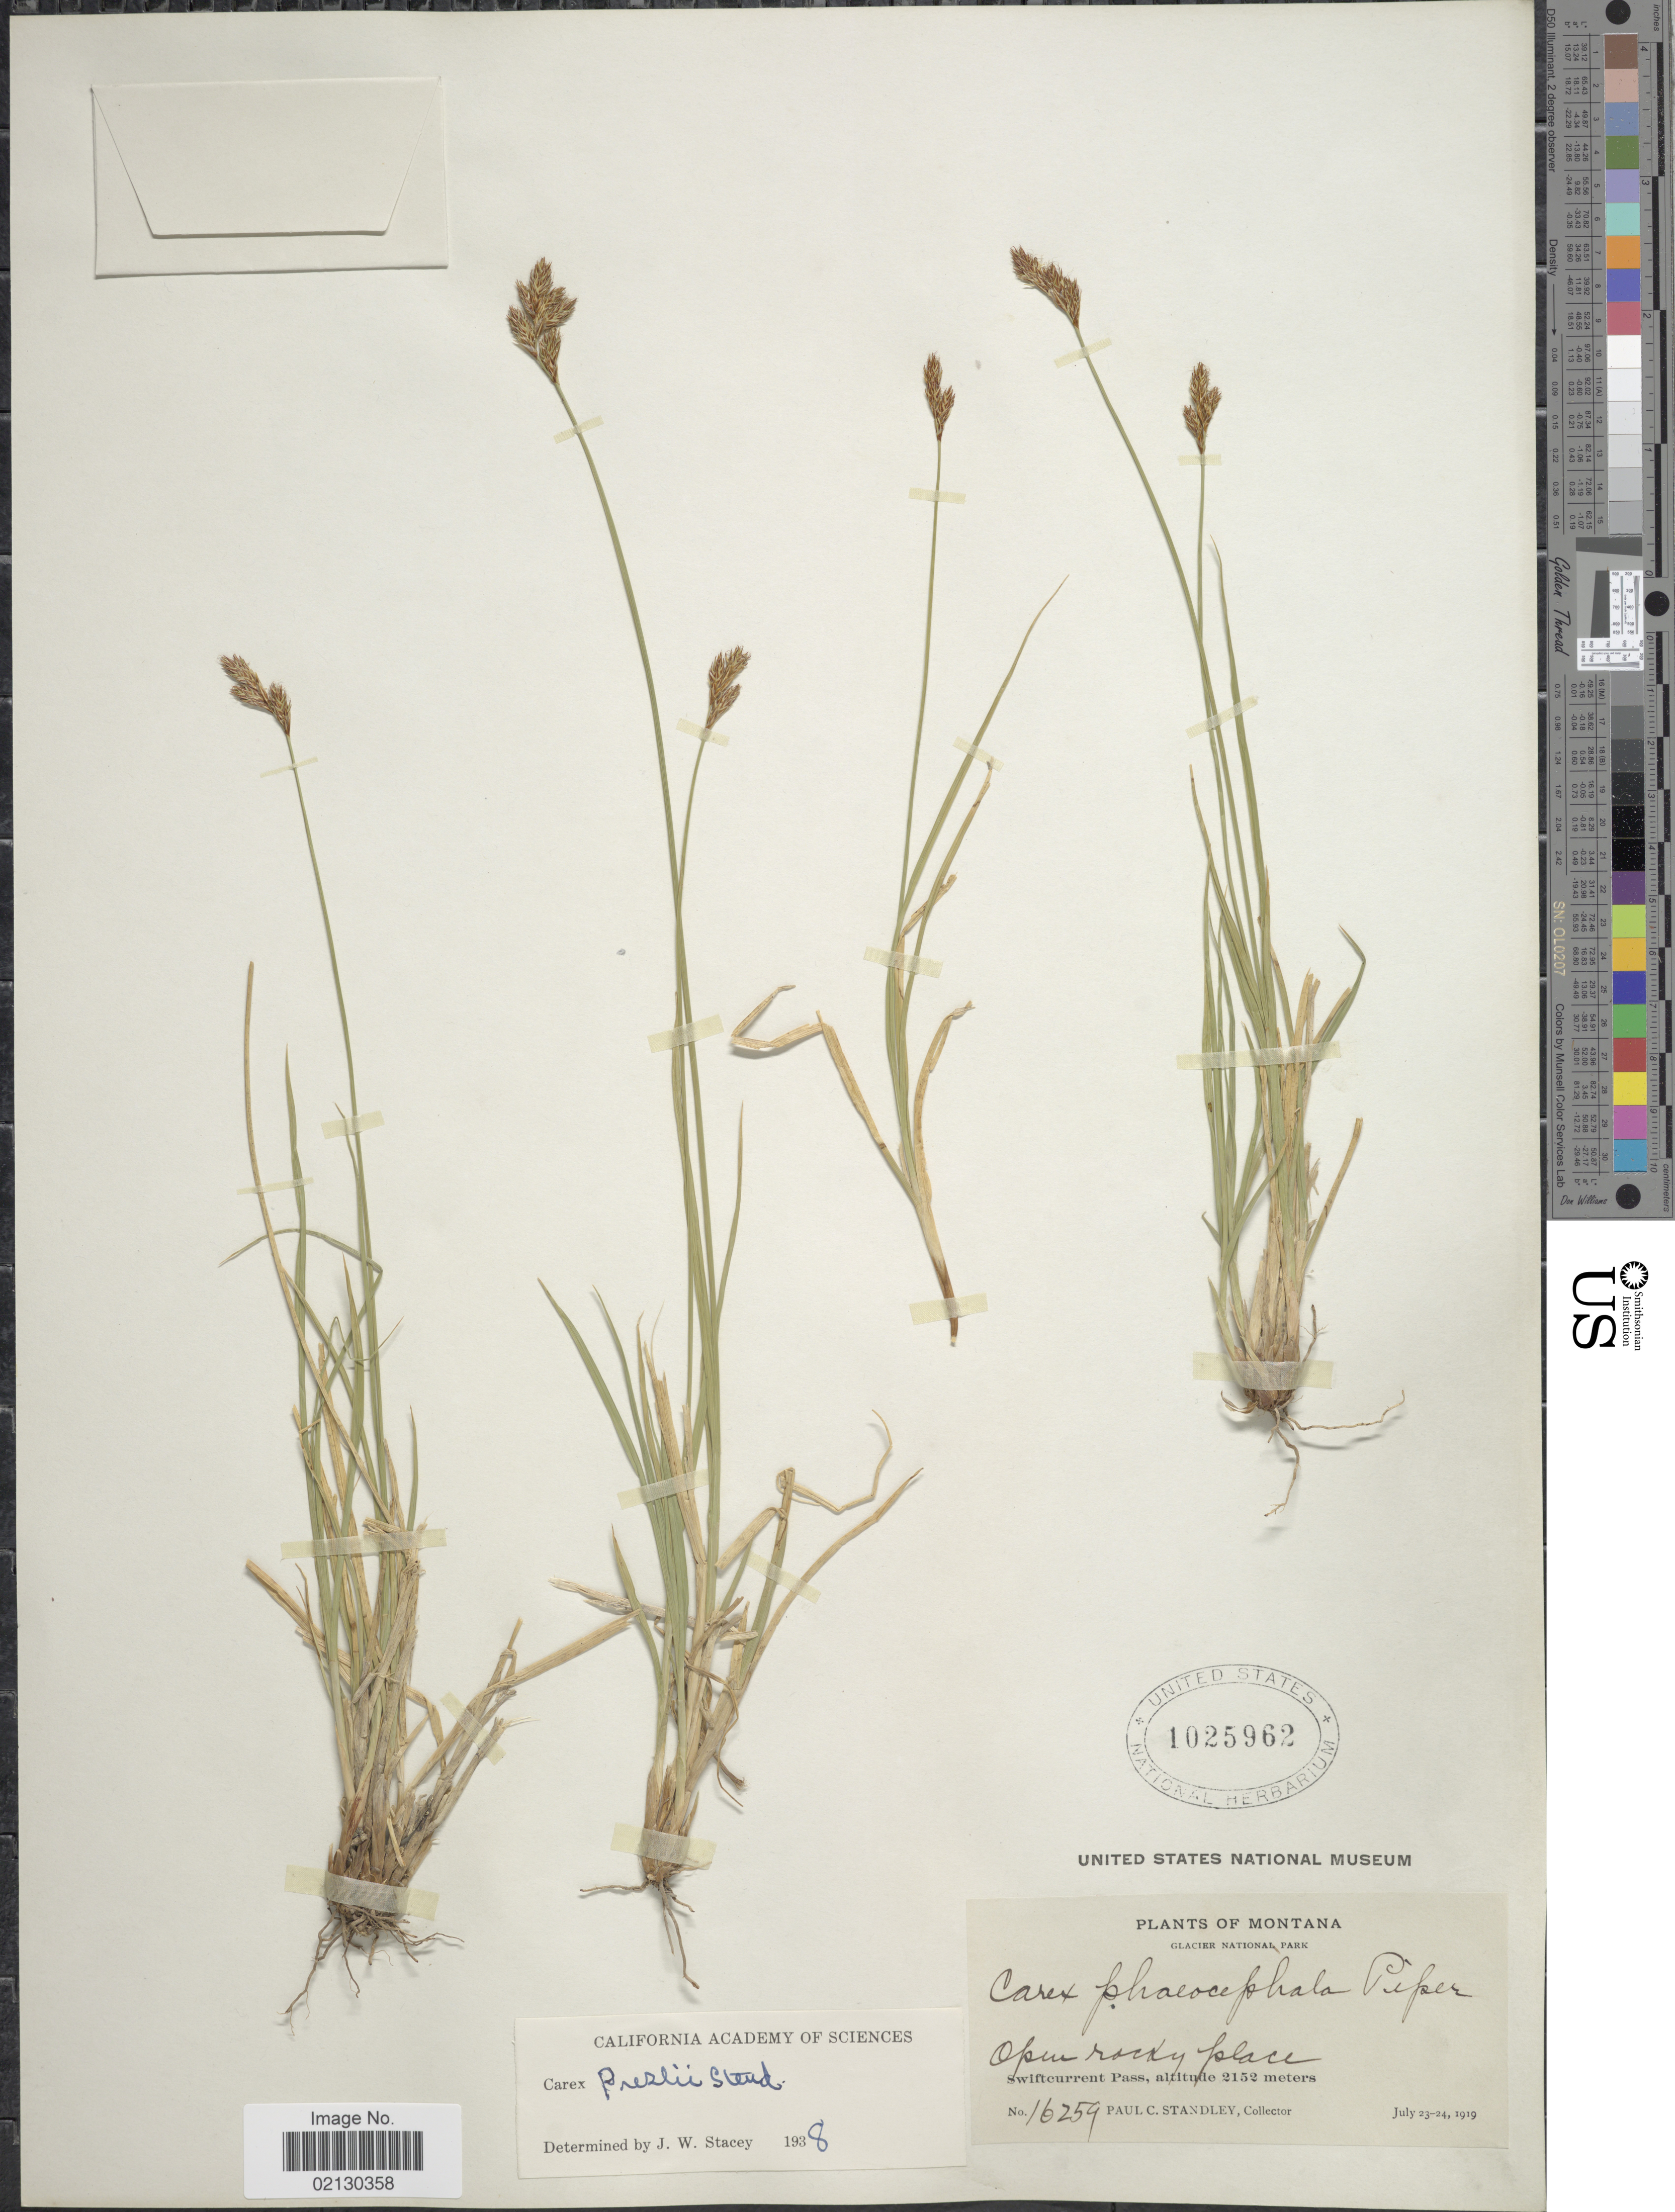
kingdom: Plantae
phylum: Tracheophyta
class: Liliopsida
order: Poales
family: Cyperaceae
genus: Carex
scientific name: Carex preslii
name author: Steud.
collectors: P. C. Standley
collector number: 16259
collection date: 1919-07-23/1919-07-24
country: United States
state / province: Montana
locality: Glacier National Park. Swiftcurrent Pass.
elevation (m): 2152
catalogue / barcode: US 1025962